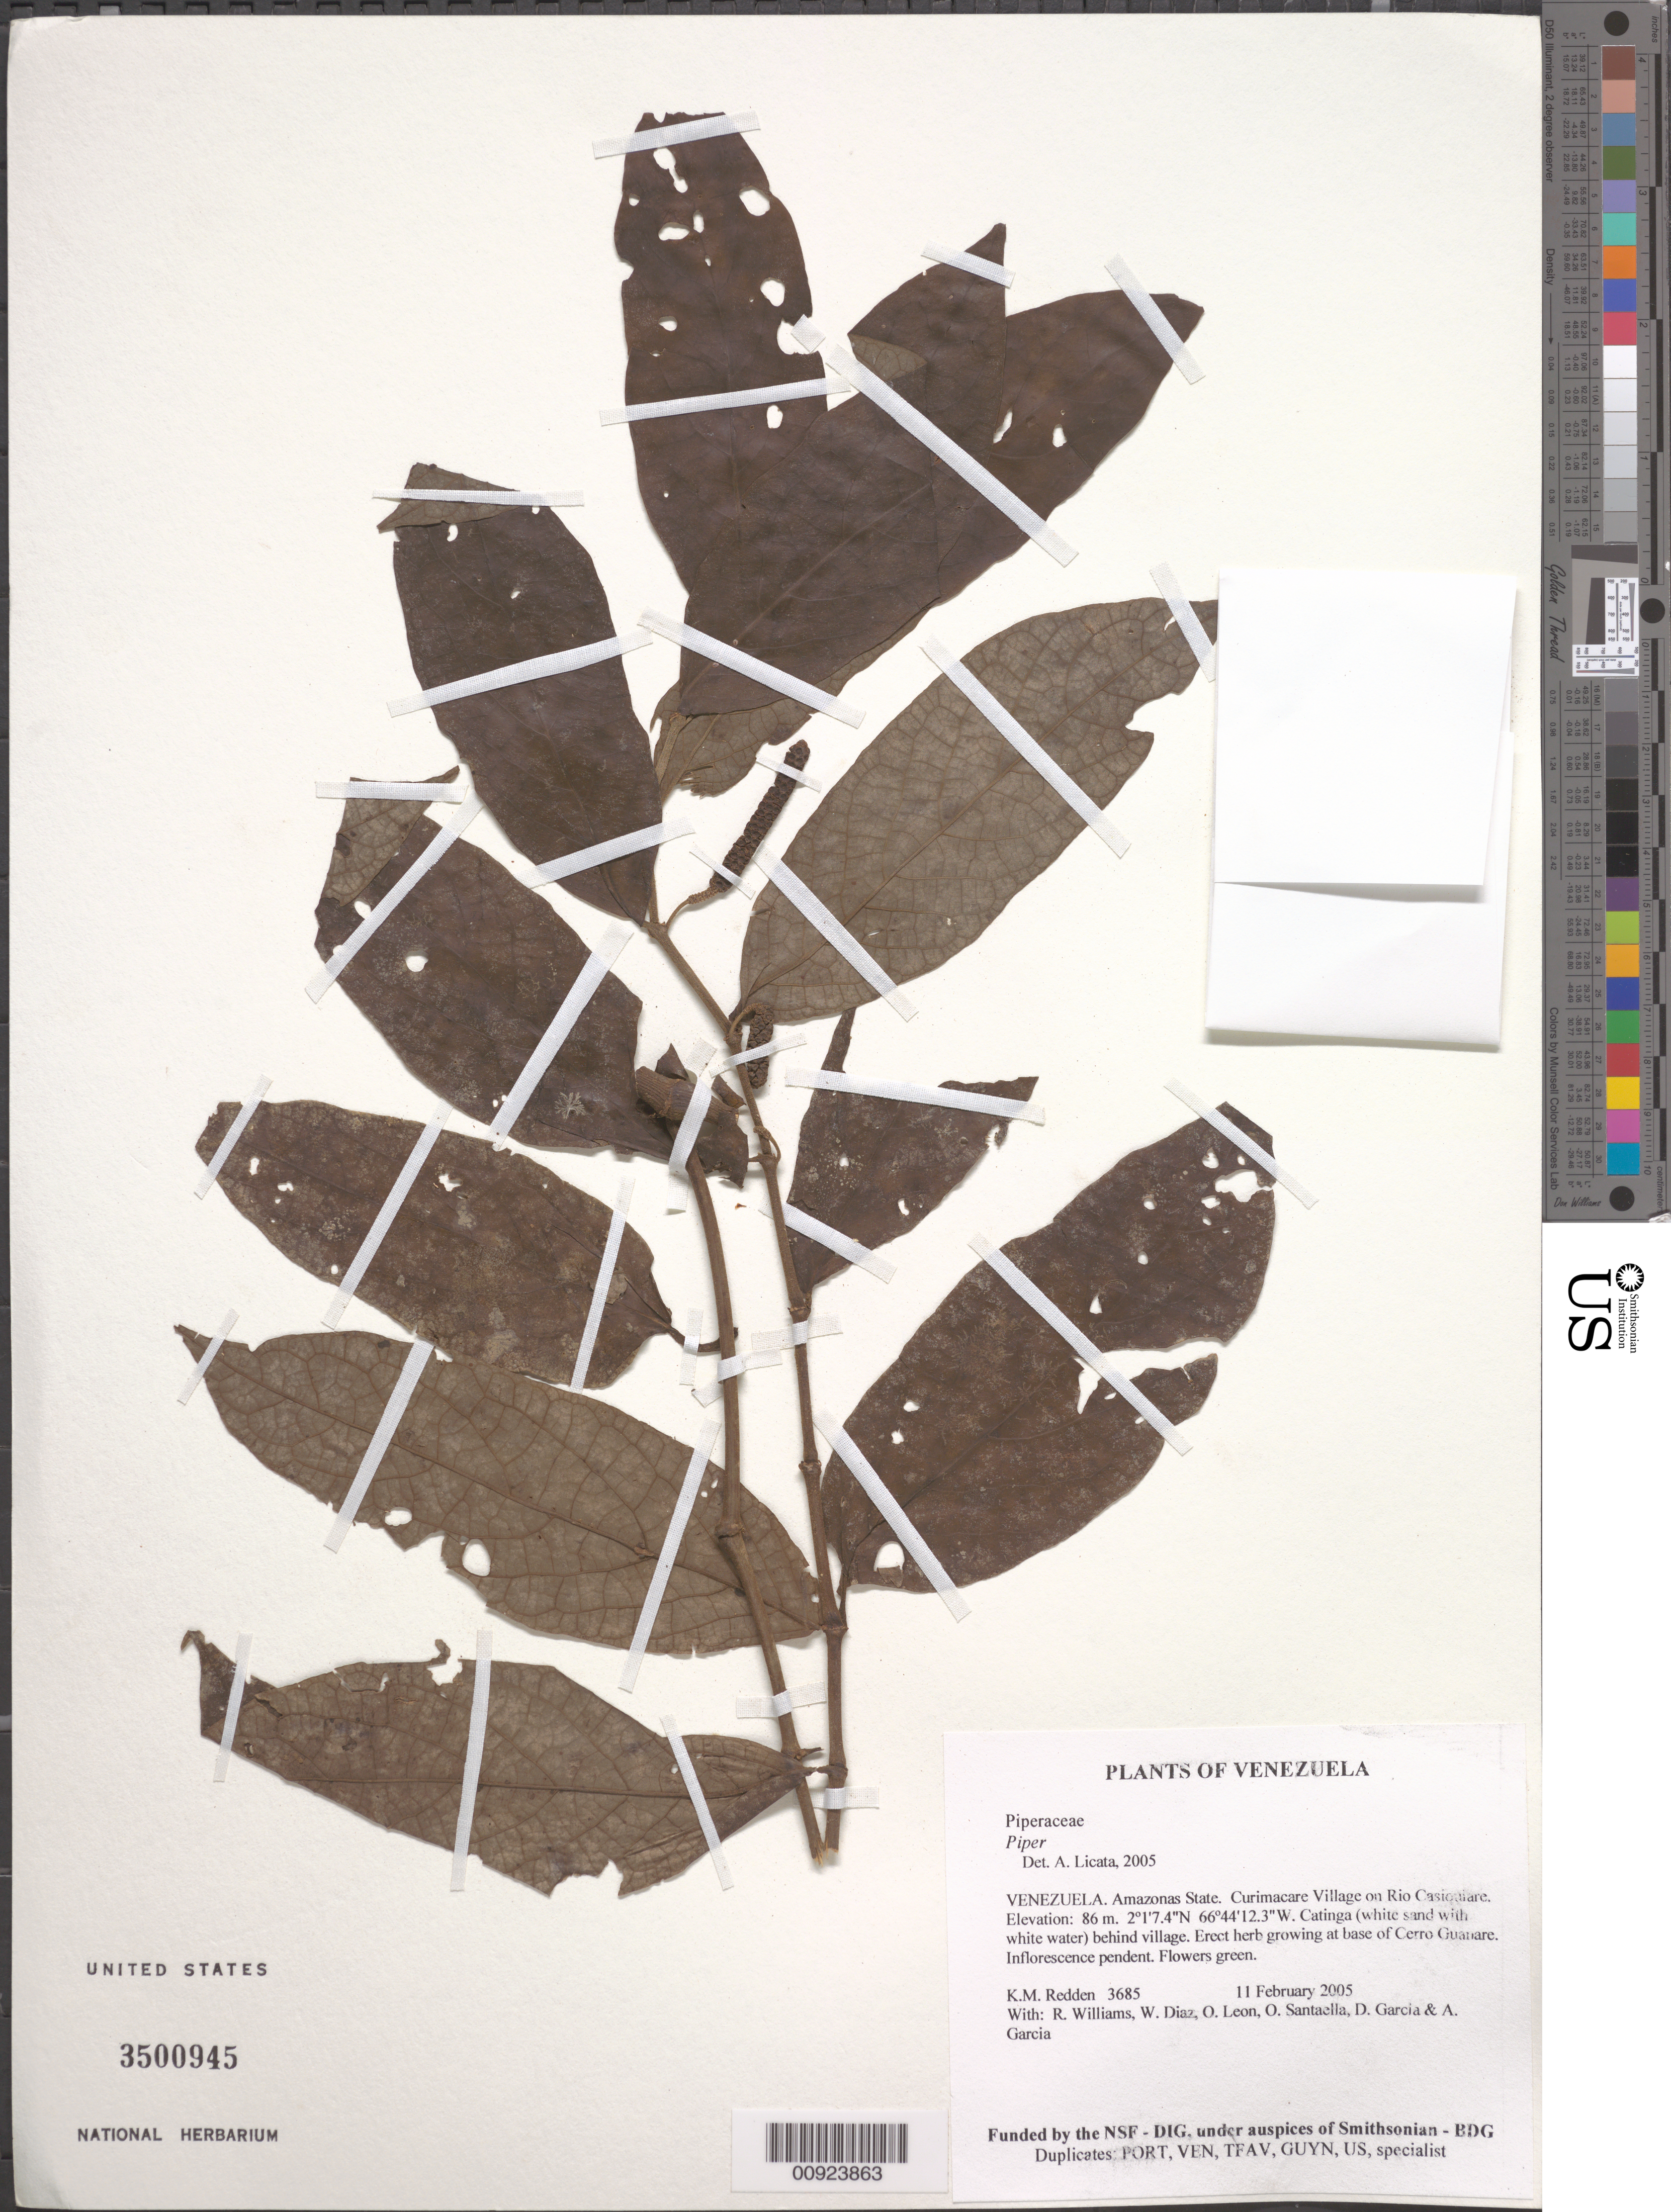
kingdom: Plantae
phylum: Tracheophyta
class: Magnoliopsida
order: Piperales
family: Piperaceae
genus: Piper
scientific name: Piper sp.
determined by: Licata, A., (PORT), Univ. Nac. Exp. de los Llanos Ezequiel Zamora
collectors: K. M. Redden, R. Williams, W. Díaz P., O. León, O. Santaella, D. Garcia & A. Garcia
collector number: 3685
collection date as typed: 11 February 2005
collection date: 2005-02-11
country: Venezuela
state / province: Amazonas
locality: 25 - Curimacare Village on Rio Casiquiare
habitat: Catinga (white sand with white water) behind village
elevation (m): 86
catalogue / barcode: US 3500945